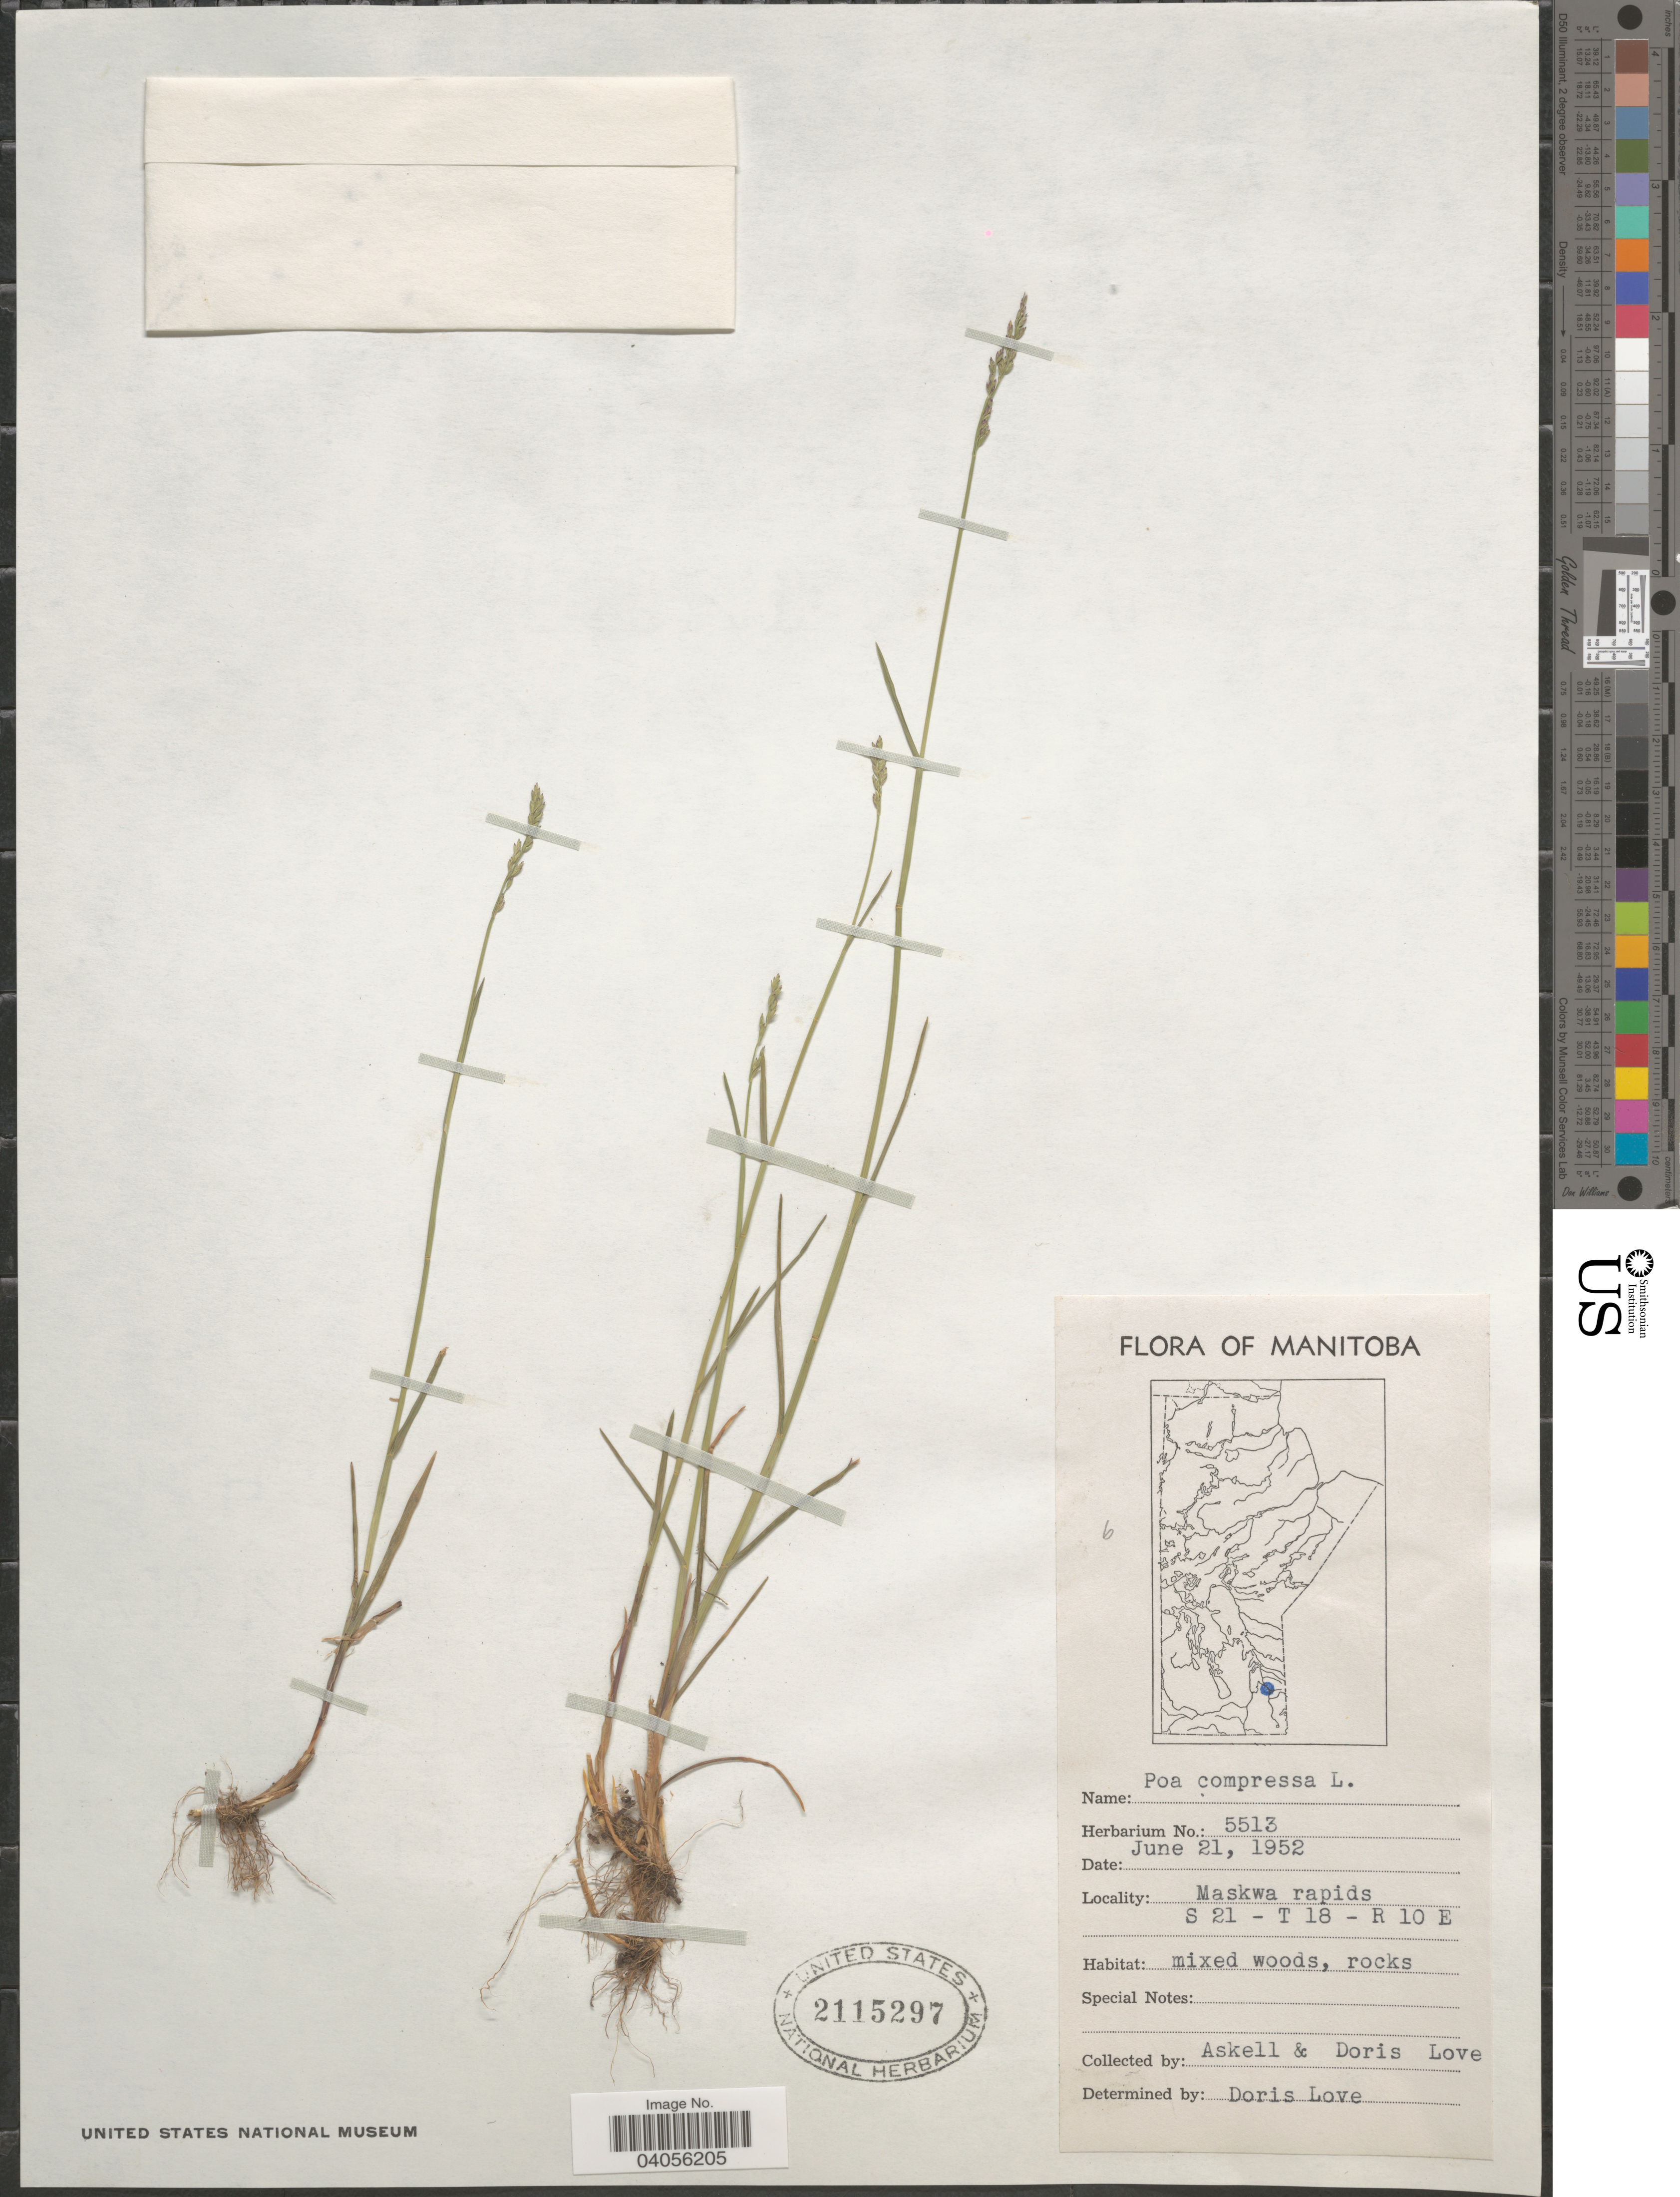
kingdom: Plantae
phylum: Tracheophyta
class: Liliopsida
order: Poales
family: Poaceae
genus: Poa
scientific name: Poa compressa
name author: L.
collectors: Á. Löve & D. Löve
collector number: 5513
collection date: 1952-06-21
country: Canada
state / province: Manitoba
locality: Maskwa rapids S 21 - T 18 - R 10 E.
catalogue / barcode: US 2115297